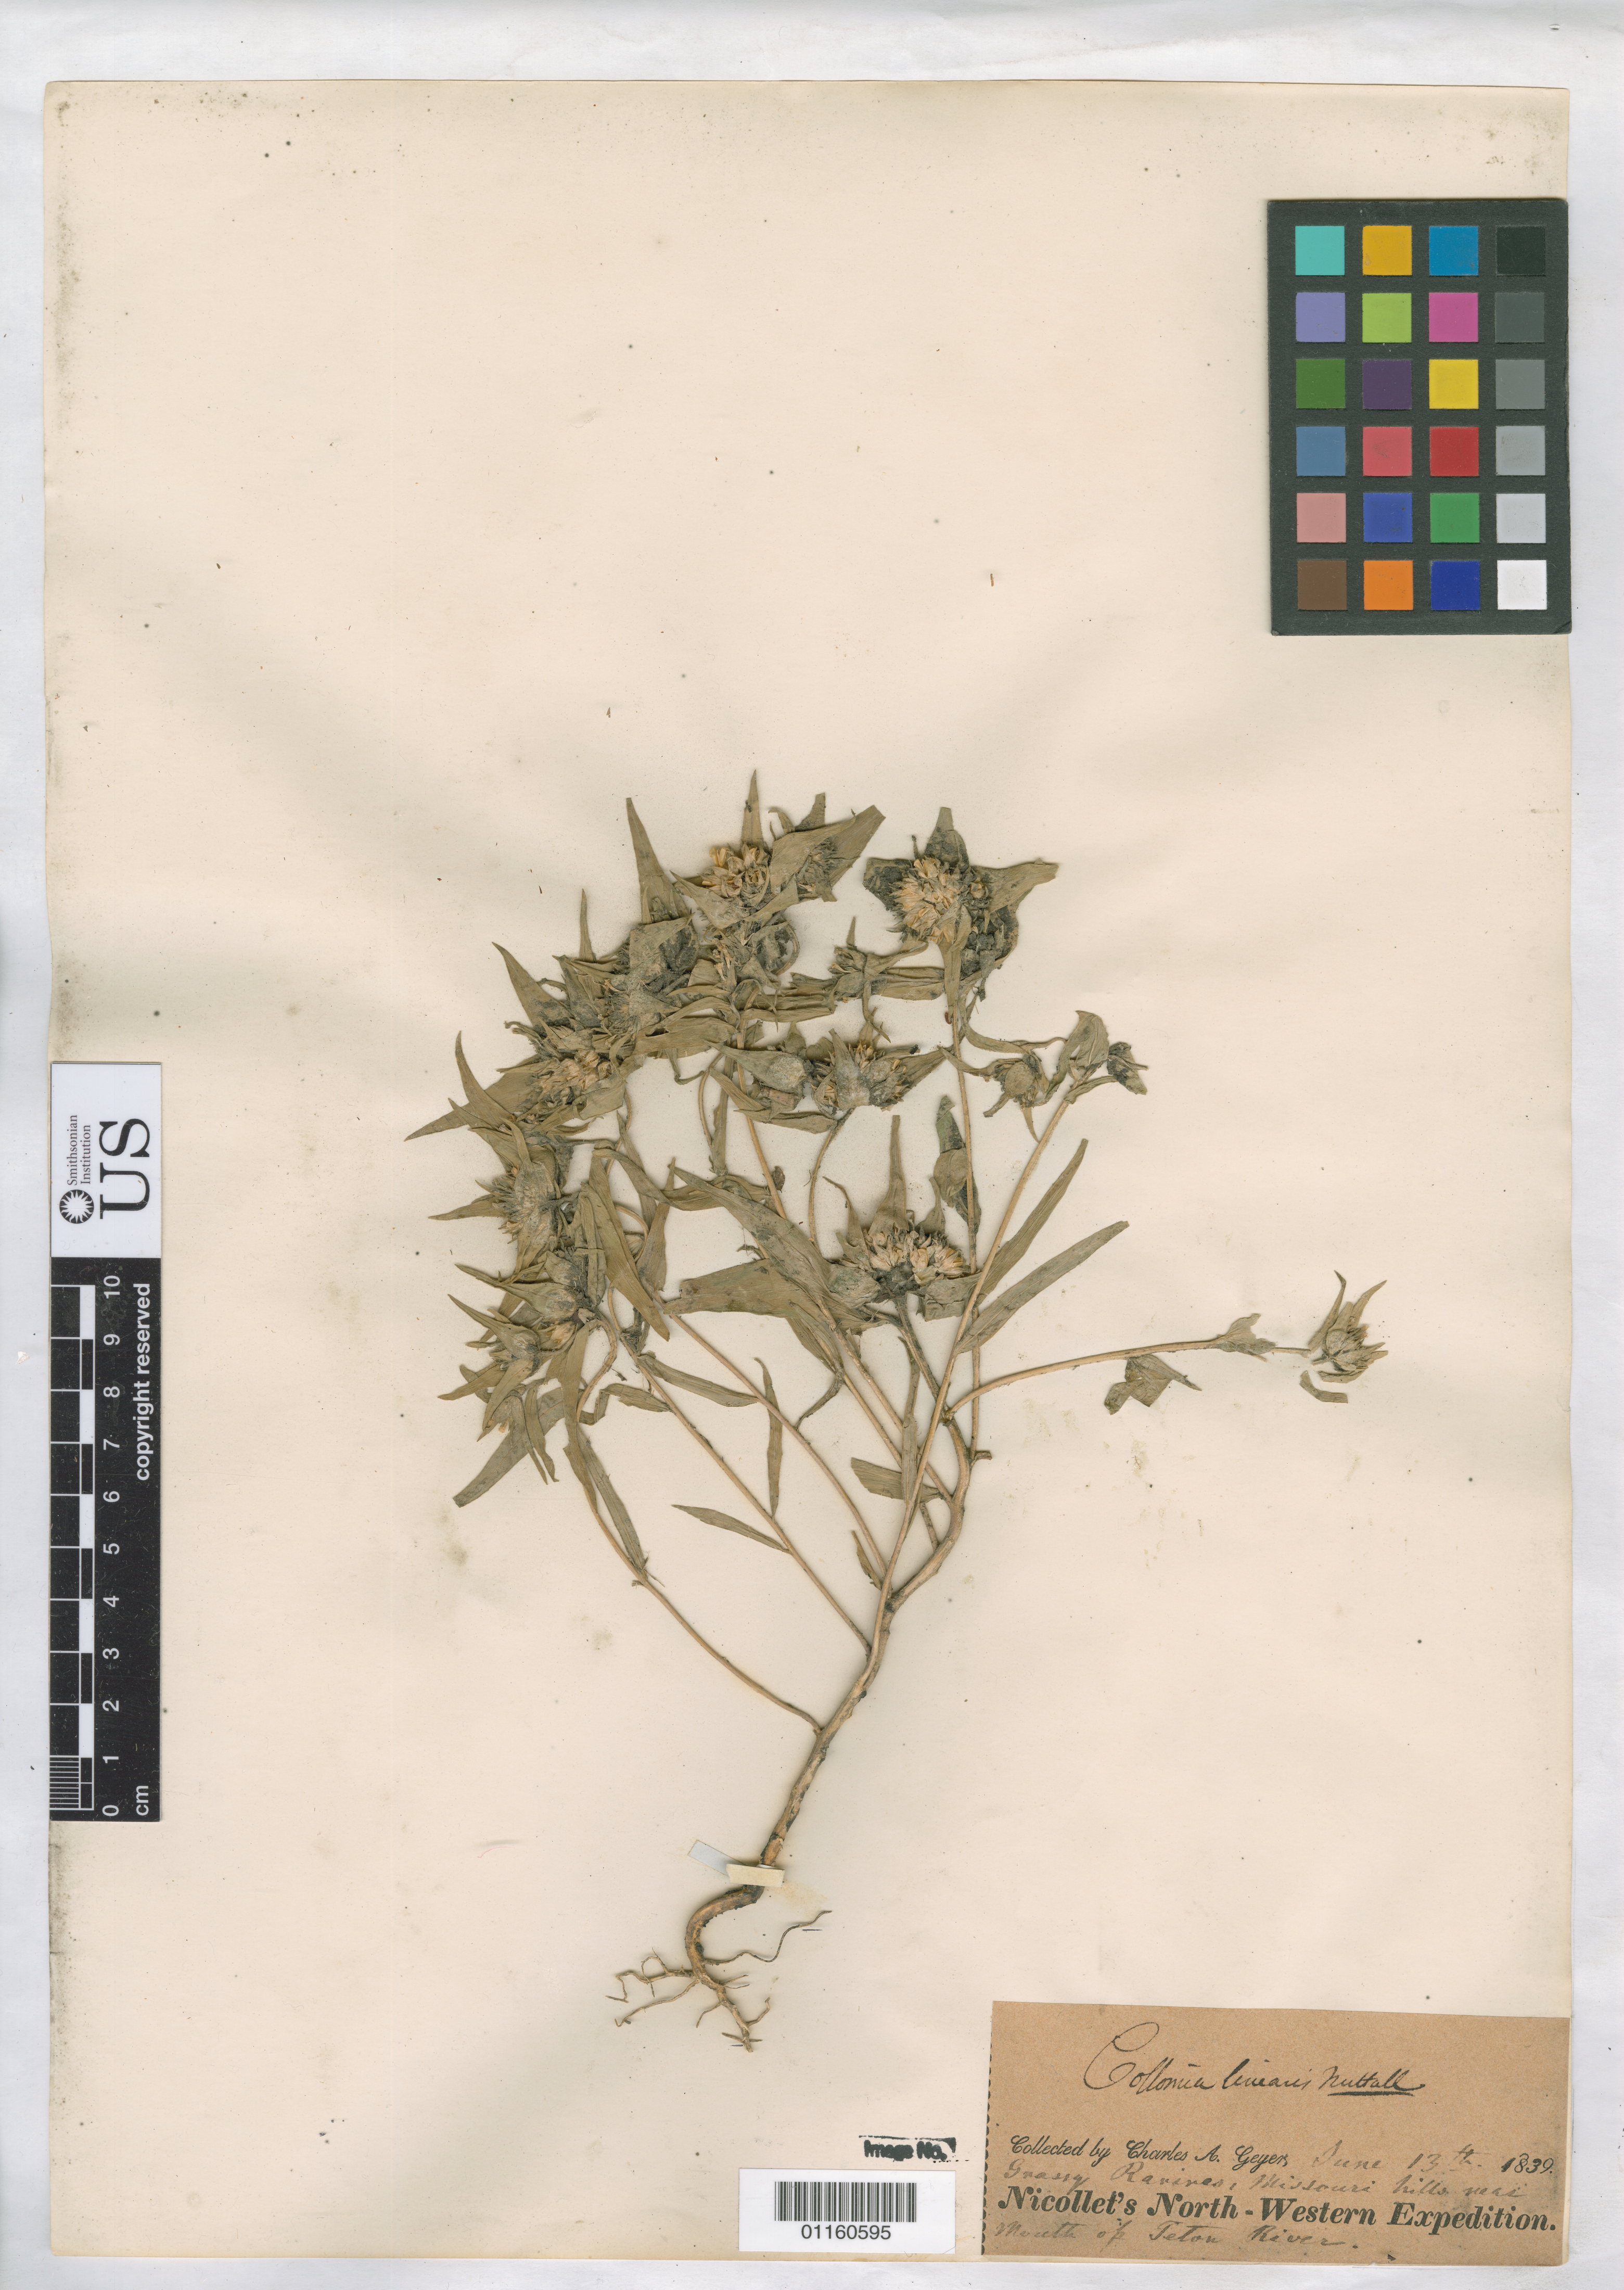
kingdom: Plantae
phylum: Tracheophyta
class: Magnoliopsida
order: Ericales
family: Polemoniaceae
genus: Collomia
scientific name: Collomia linearis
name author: Nutt.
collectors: C. A. Geyer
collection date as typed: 13 Jun 1839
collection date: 1839-06-13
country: United States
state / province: Wyoming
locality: Mouth of Teton River